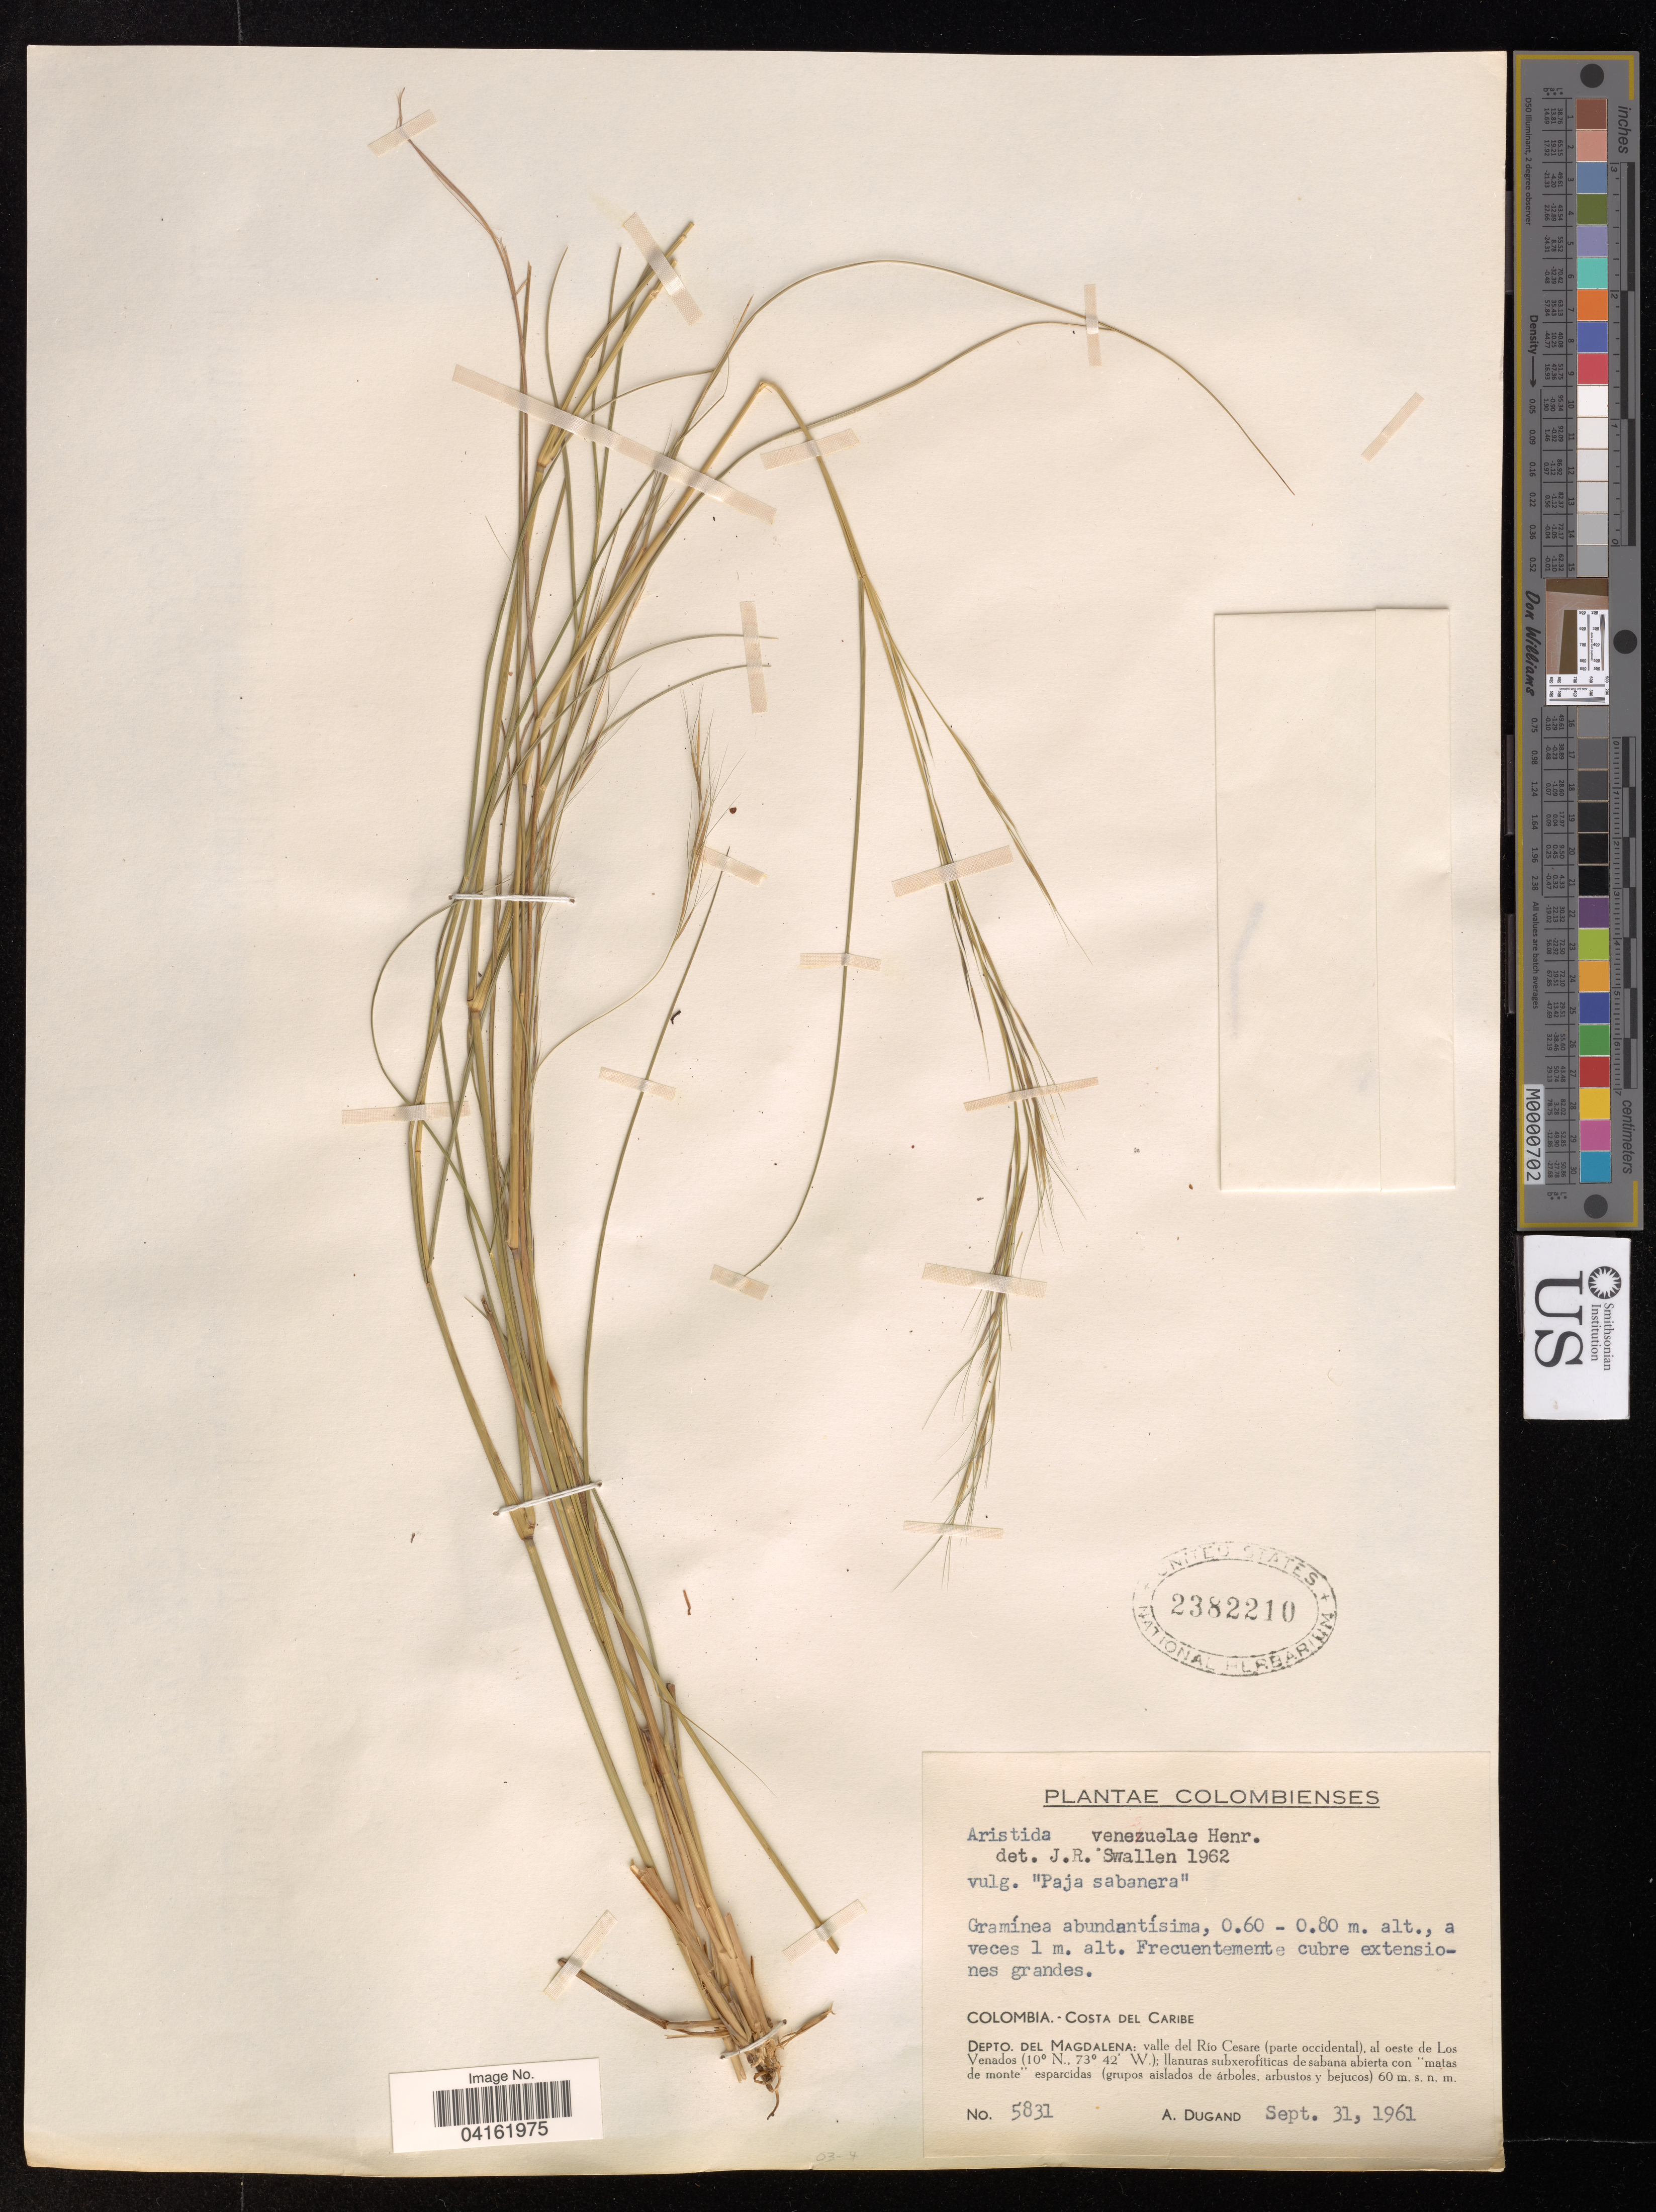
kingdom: Plantae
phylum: Tracheophyta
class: Liliopsida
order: Poales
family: Poaceae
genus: Aristida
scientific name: Aristida venesuelae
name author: Henr.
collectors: A. Dugand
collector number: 5831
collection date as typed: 31 Sep 1961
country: Colombia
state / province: Magdalena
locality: Costa del Caribe. Val del Río Cesare (parte occidental), al oeste de Los Venados.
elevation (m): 60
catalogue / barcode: US 2382210